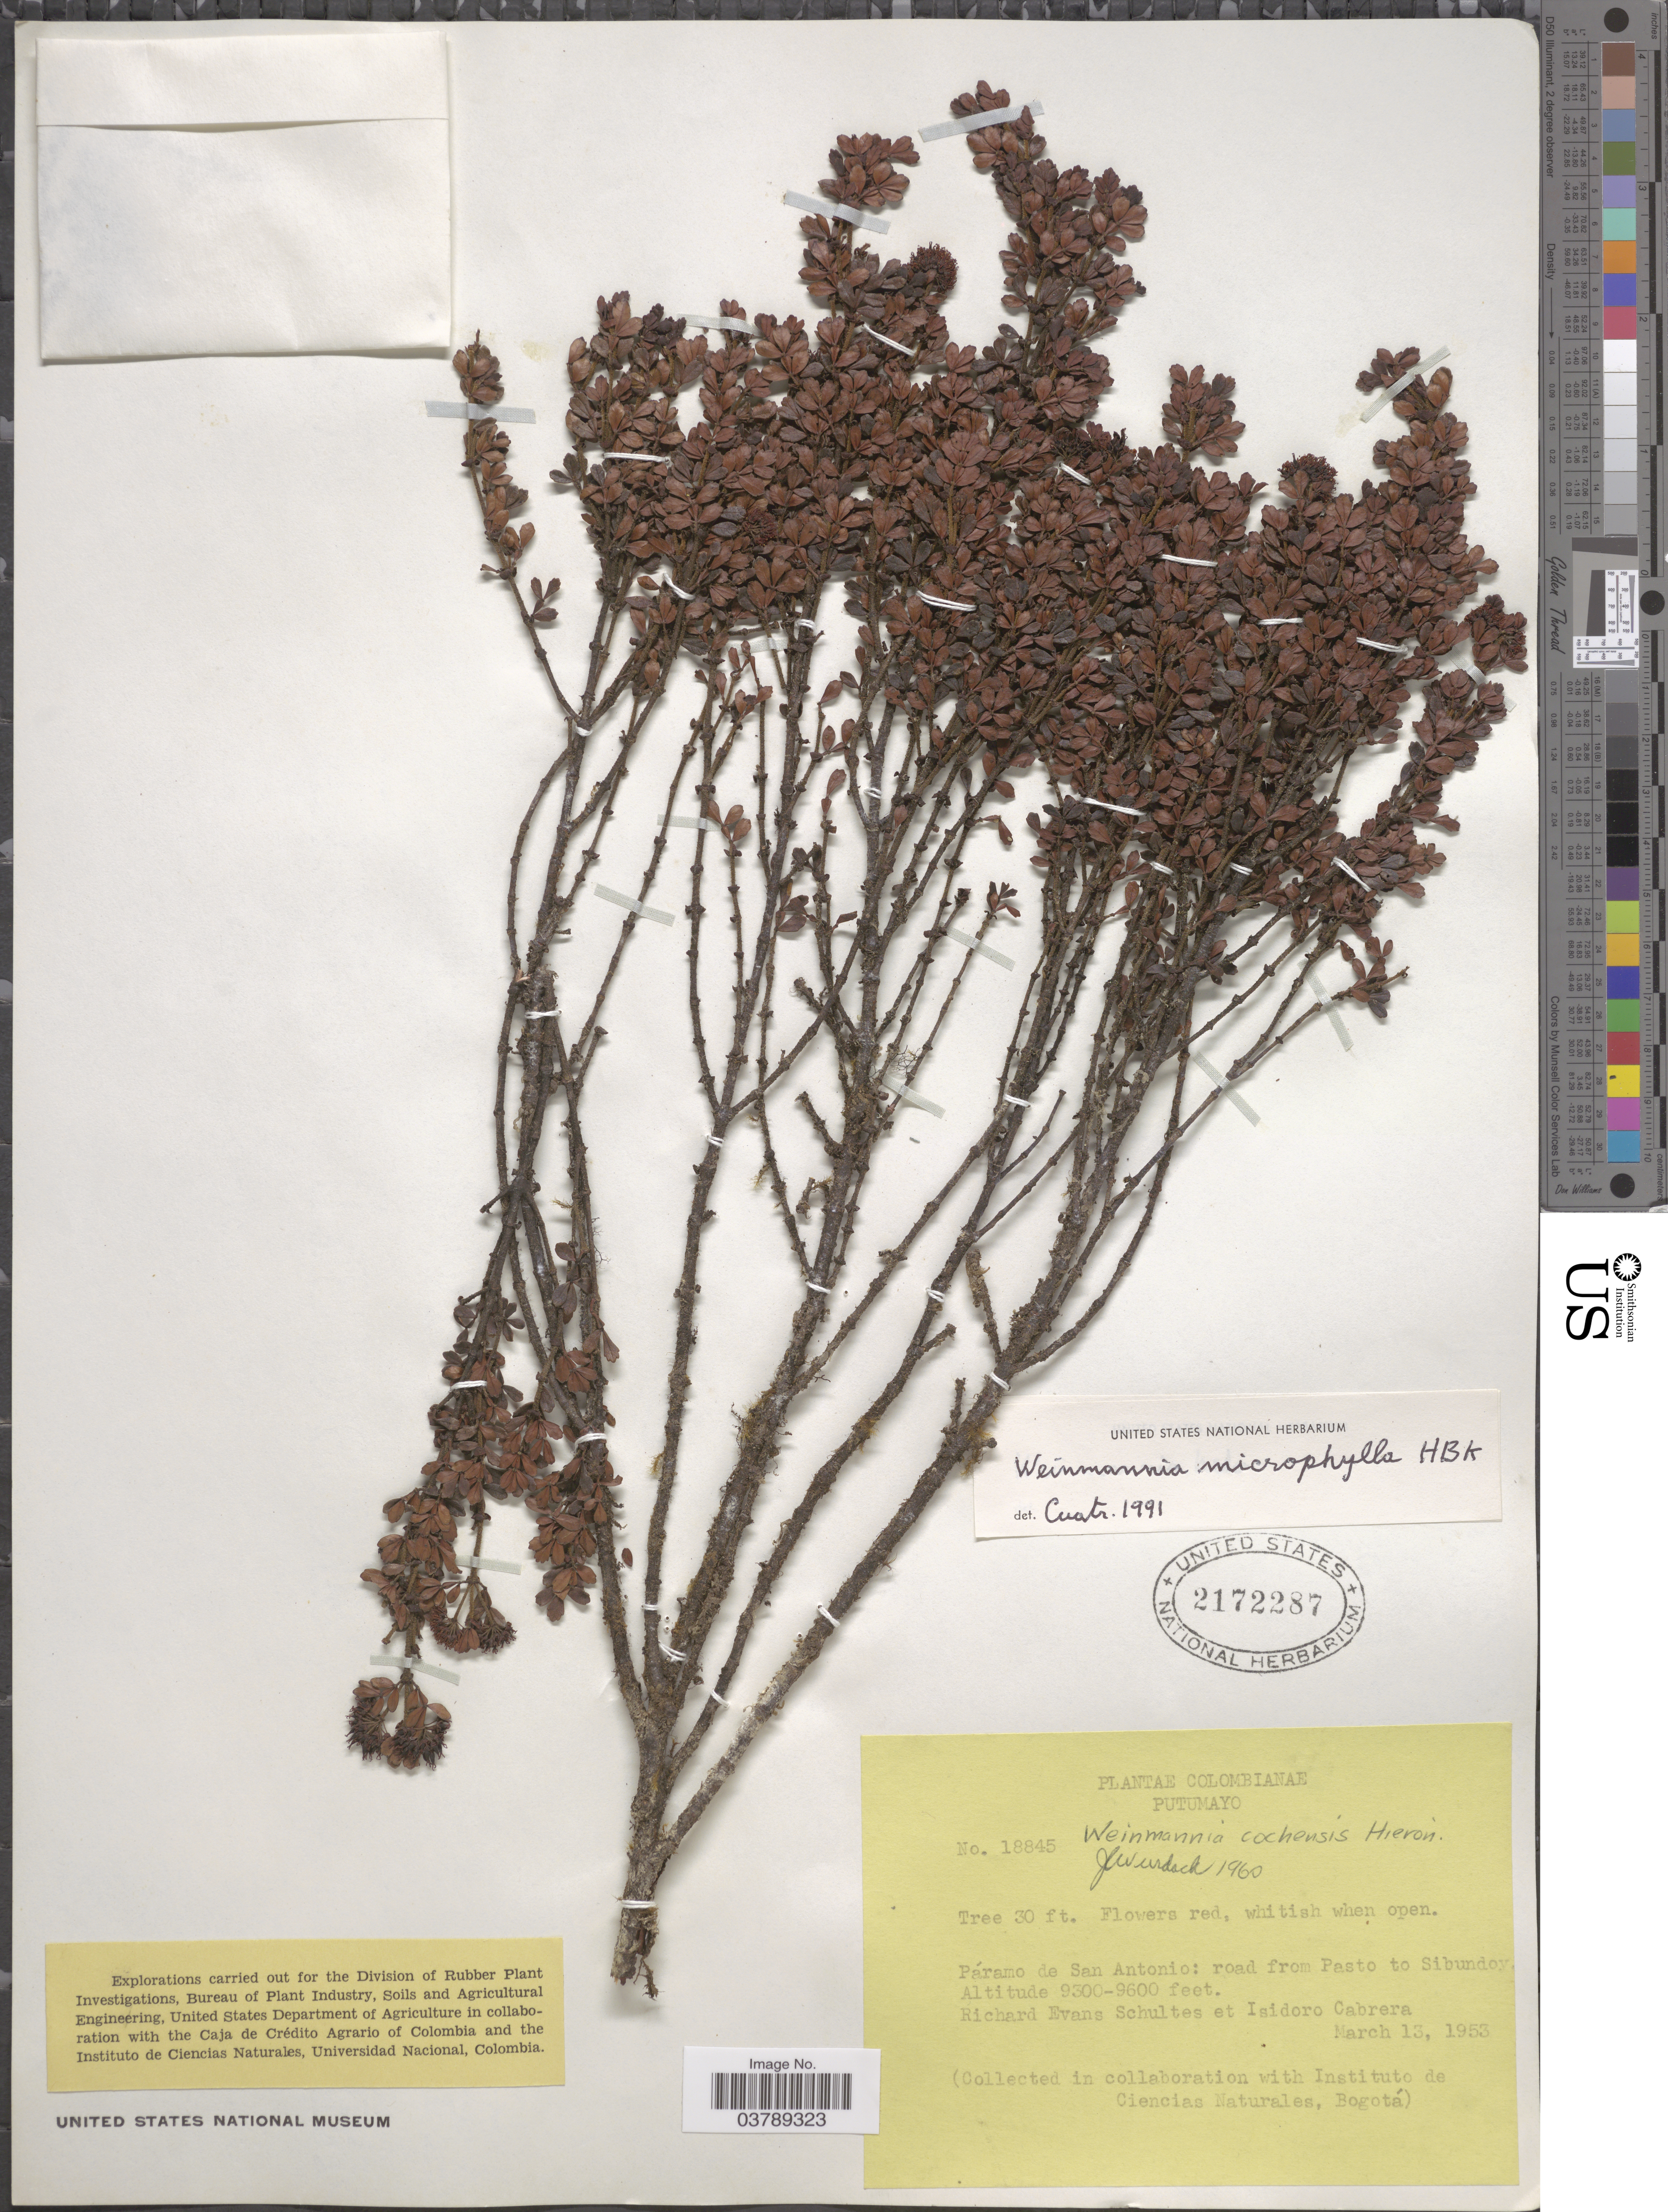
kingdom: Plantae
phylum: Tracheophyta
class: Magnoliopsida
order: Oxalidales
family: Cunoniaceae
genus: Weinmannia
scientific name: Weinmannia microphylla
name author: Kunth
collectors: R. E. Schultes & I. Cabrera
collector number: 18845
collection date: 1953-03-13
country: Colombia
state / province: Putumayo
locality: Páramo de San Antonio; road from Pasto to Sibundoy.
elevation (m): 2835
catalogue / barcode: US 2172287